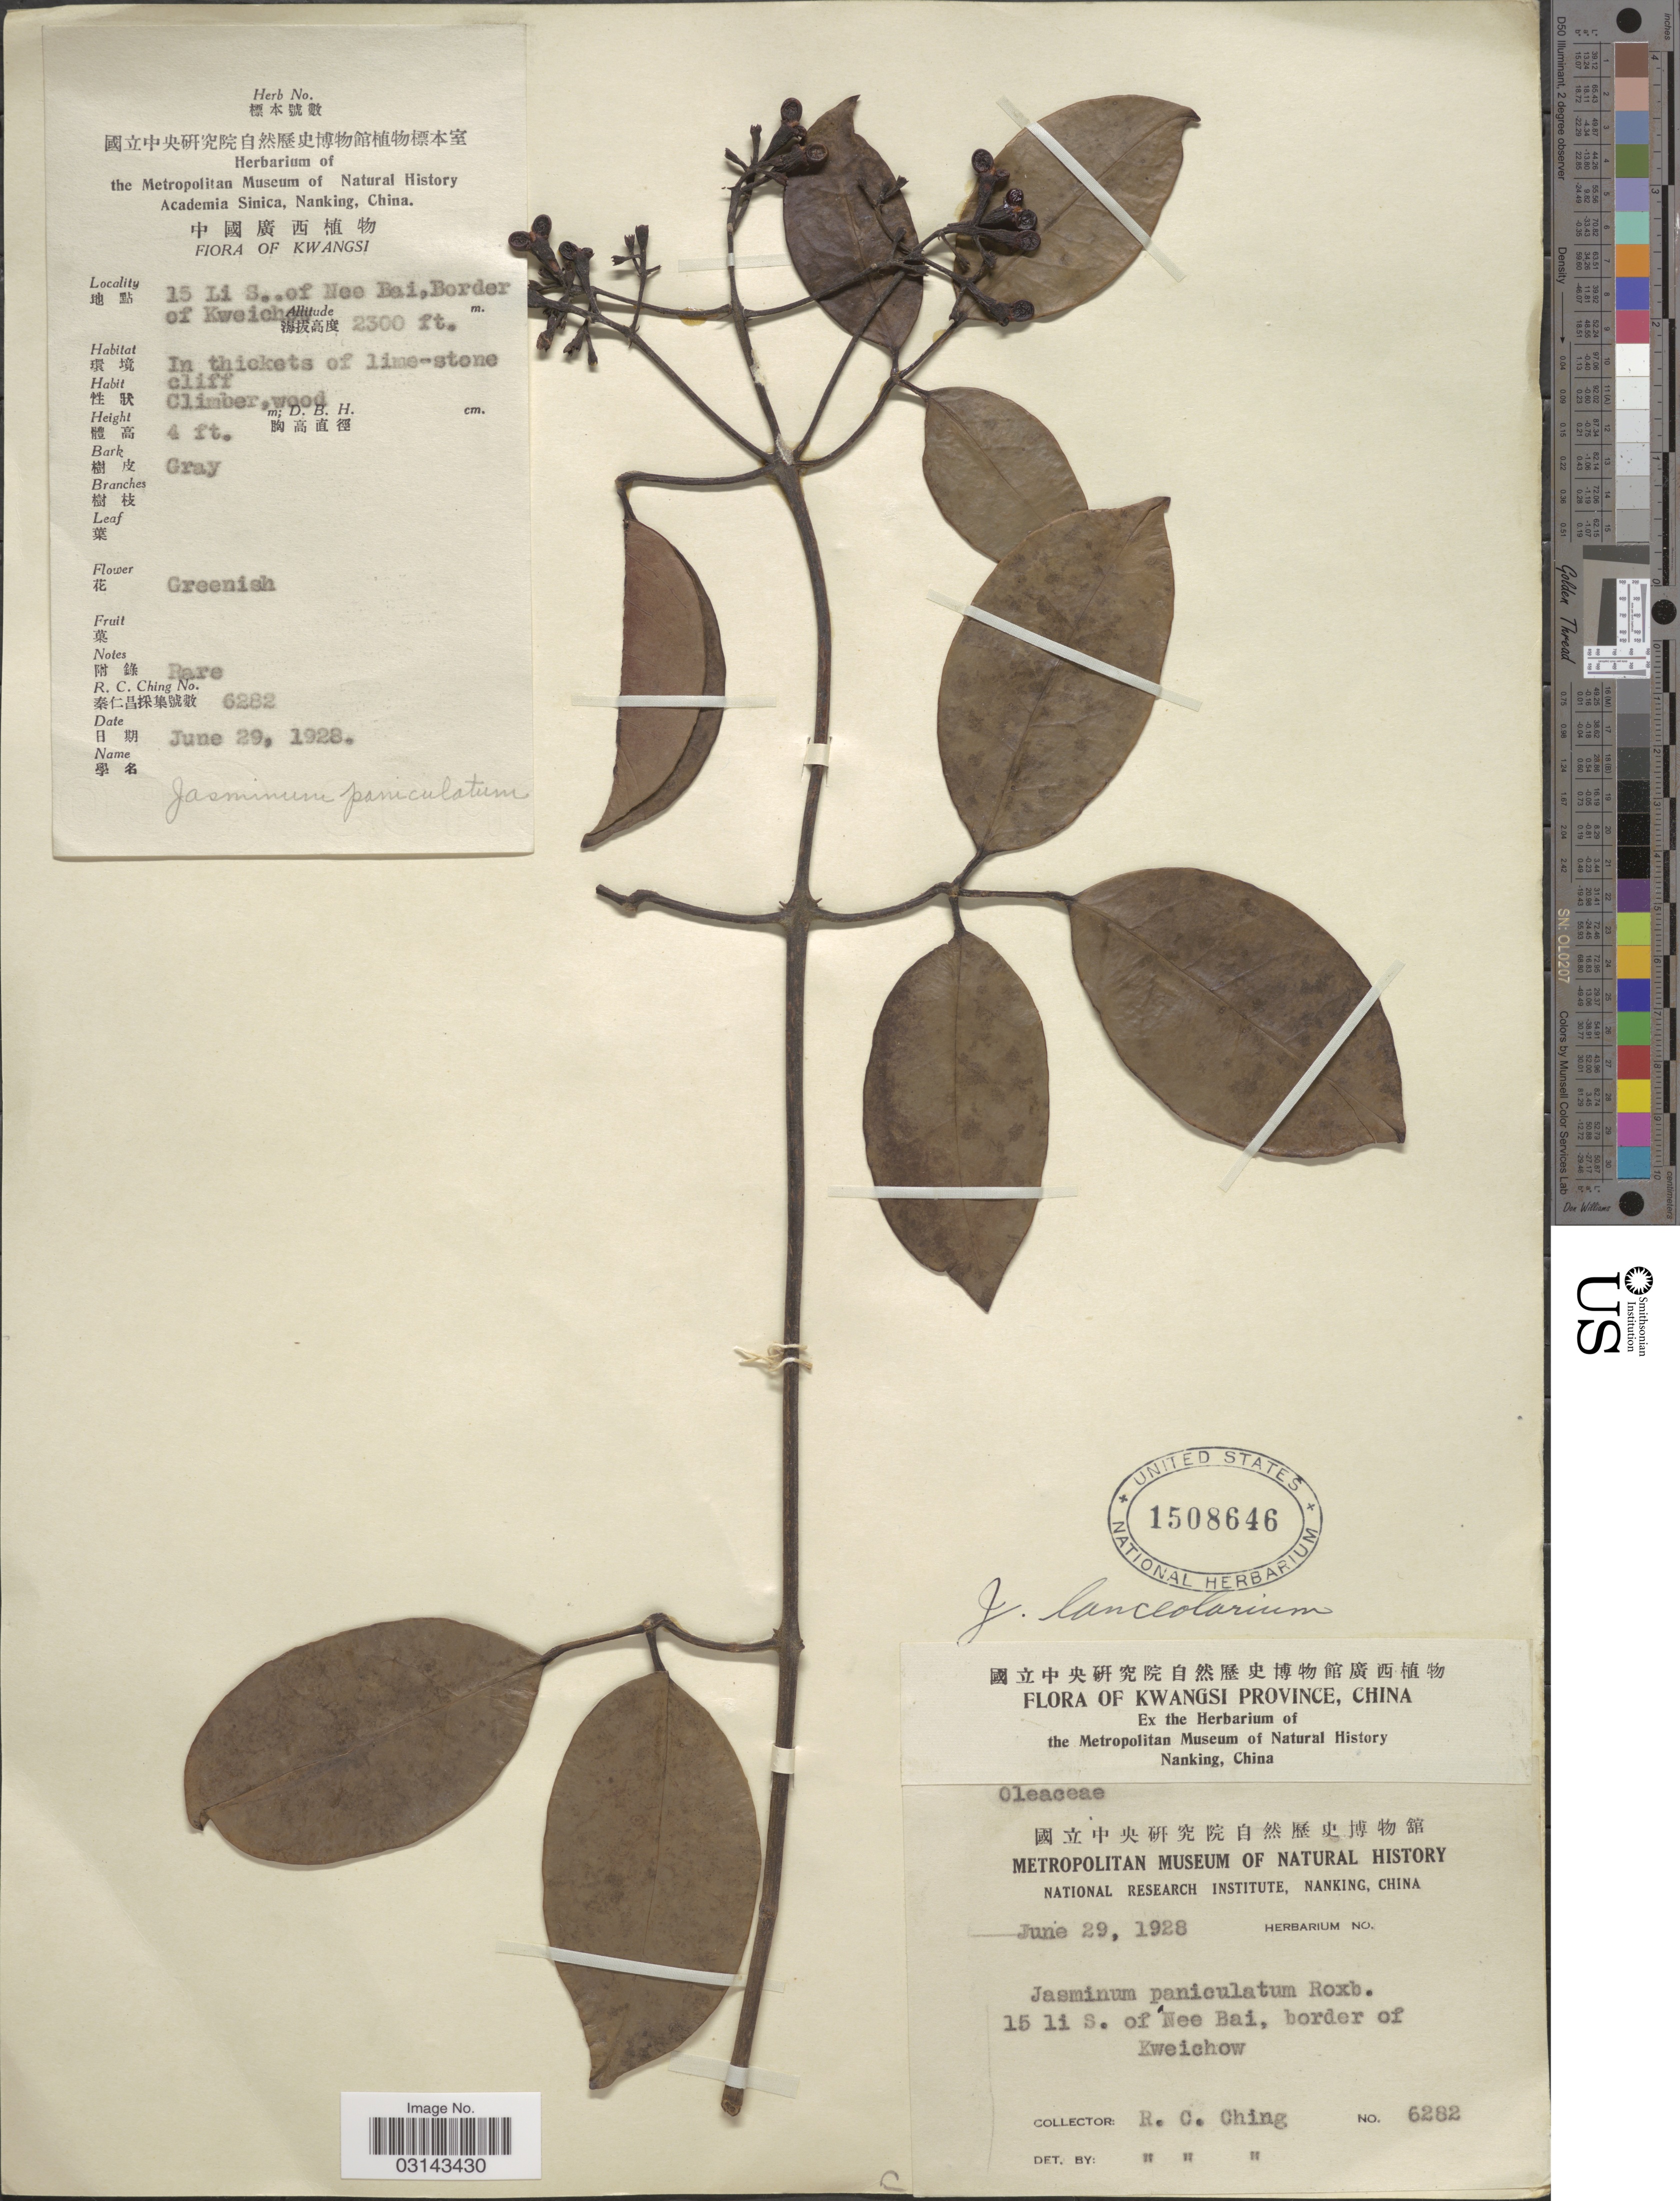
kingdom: Plantae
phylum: Tracheophyta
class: Magnoliopsida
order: Lamiales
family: Oleaceae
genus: Jasminum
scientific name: Jasminum lanceolarium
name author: Roxb.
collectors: R. C. Ching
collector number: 6282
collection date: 1928-06-29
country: China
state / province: Guangxi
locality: Kwangsi Province. 15 li S. of Nee Bai, border of Kweichow.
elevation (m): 701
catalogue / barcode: US 1508646